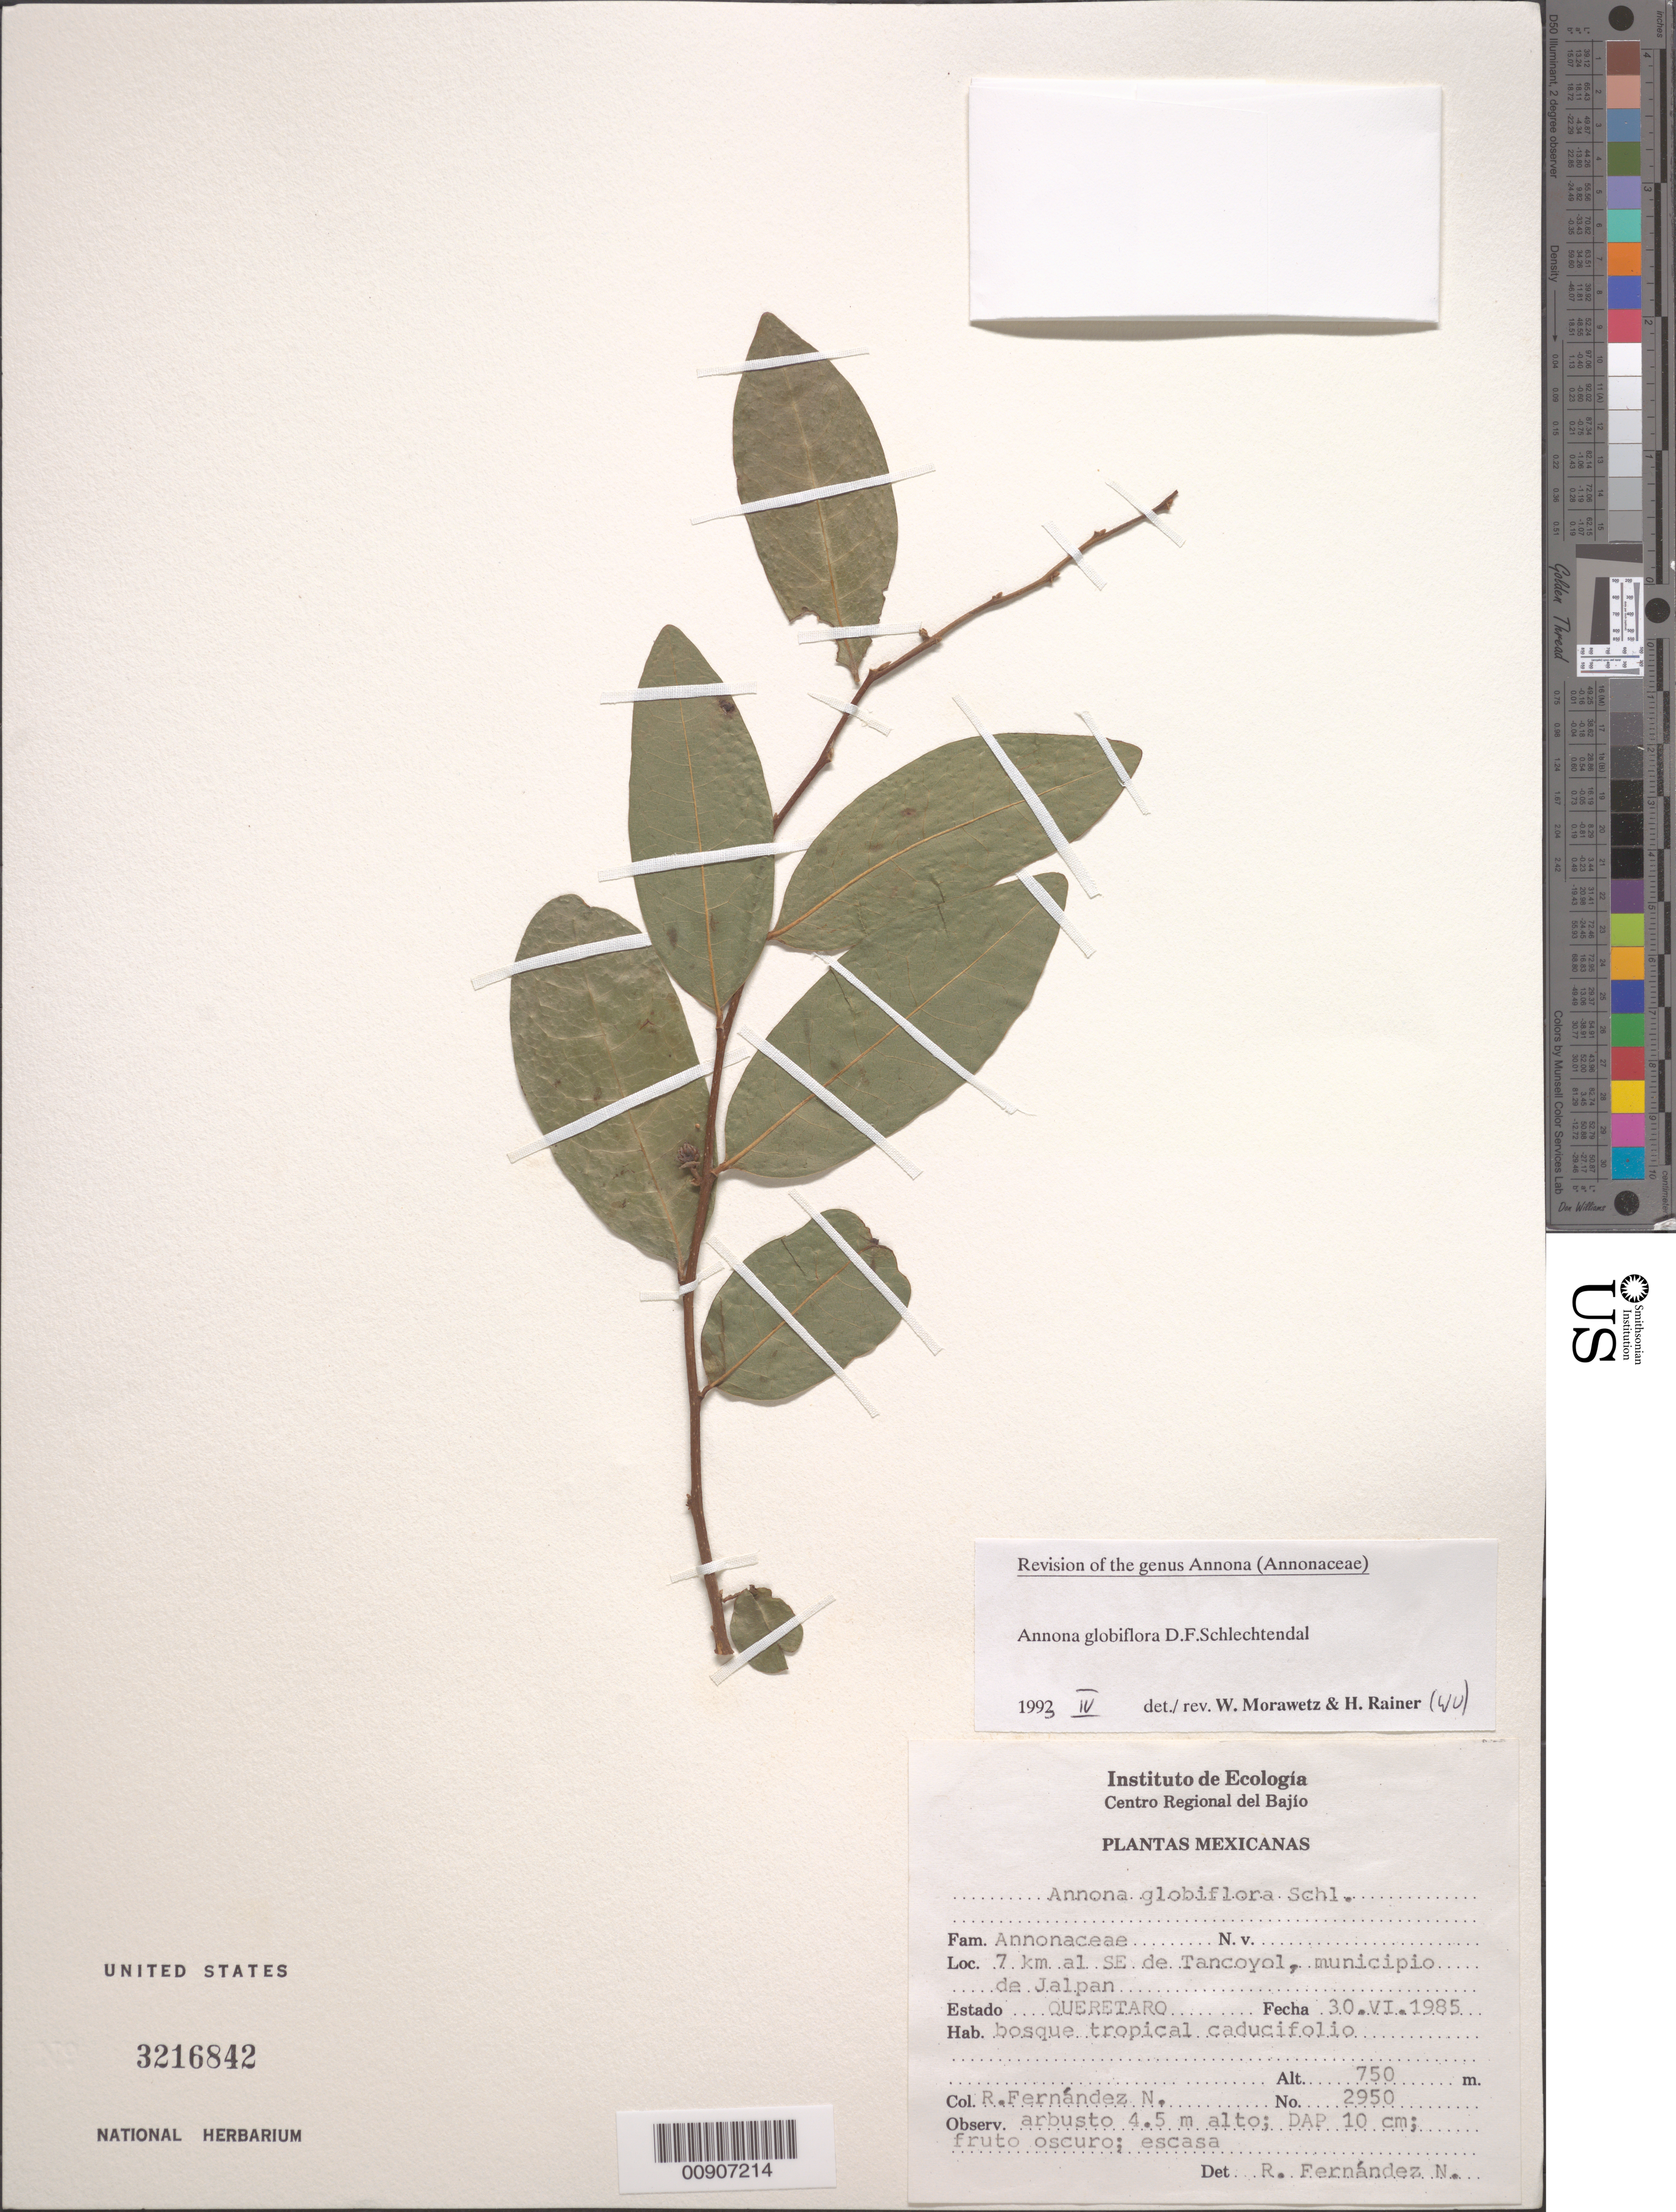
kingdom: Plantae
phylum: Tracheophyta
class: Magnoliopsida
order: Magnoliales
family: Annonaceae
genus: Annona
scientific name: Annona globiflora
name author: Schltdl.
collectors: R. Fernández Nava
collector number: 2950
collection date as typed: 30 Jun 1985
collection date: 1985-06-30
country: Mexico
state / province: Querétaro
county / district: Jalpan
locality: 7 km al SE de Tancoyol, municipio de Jalpan, Querétaro.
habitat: Bosque tropical caducifolio.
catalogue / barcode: US 3216842